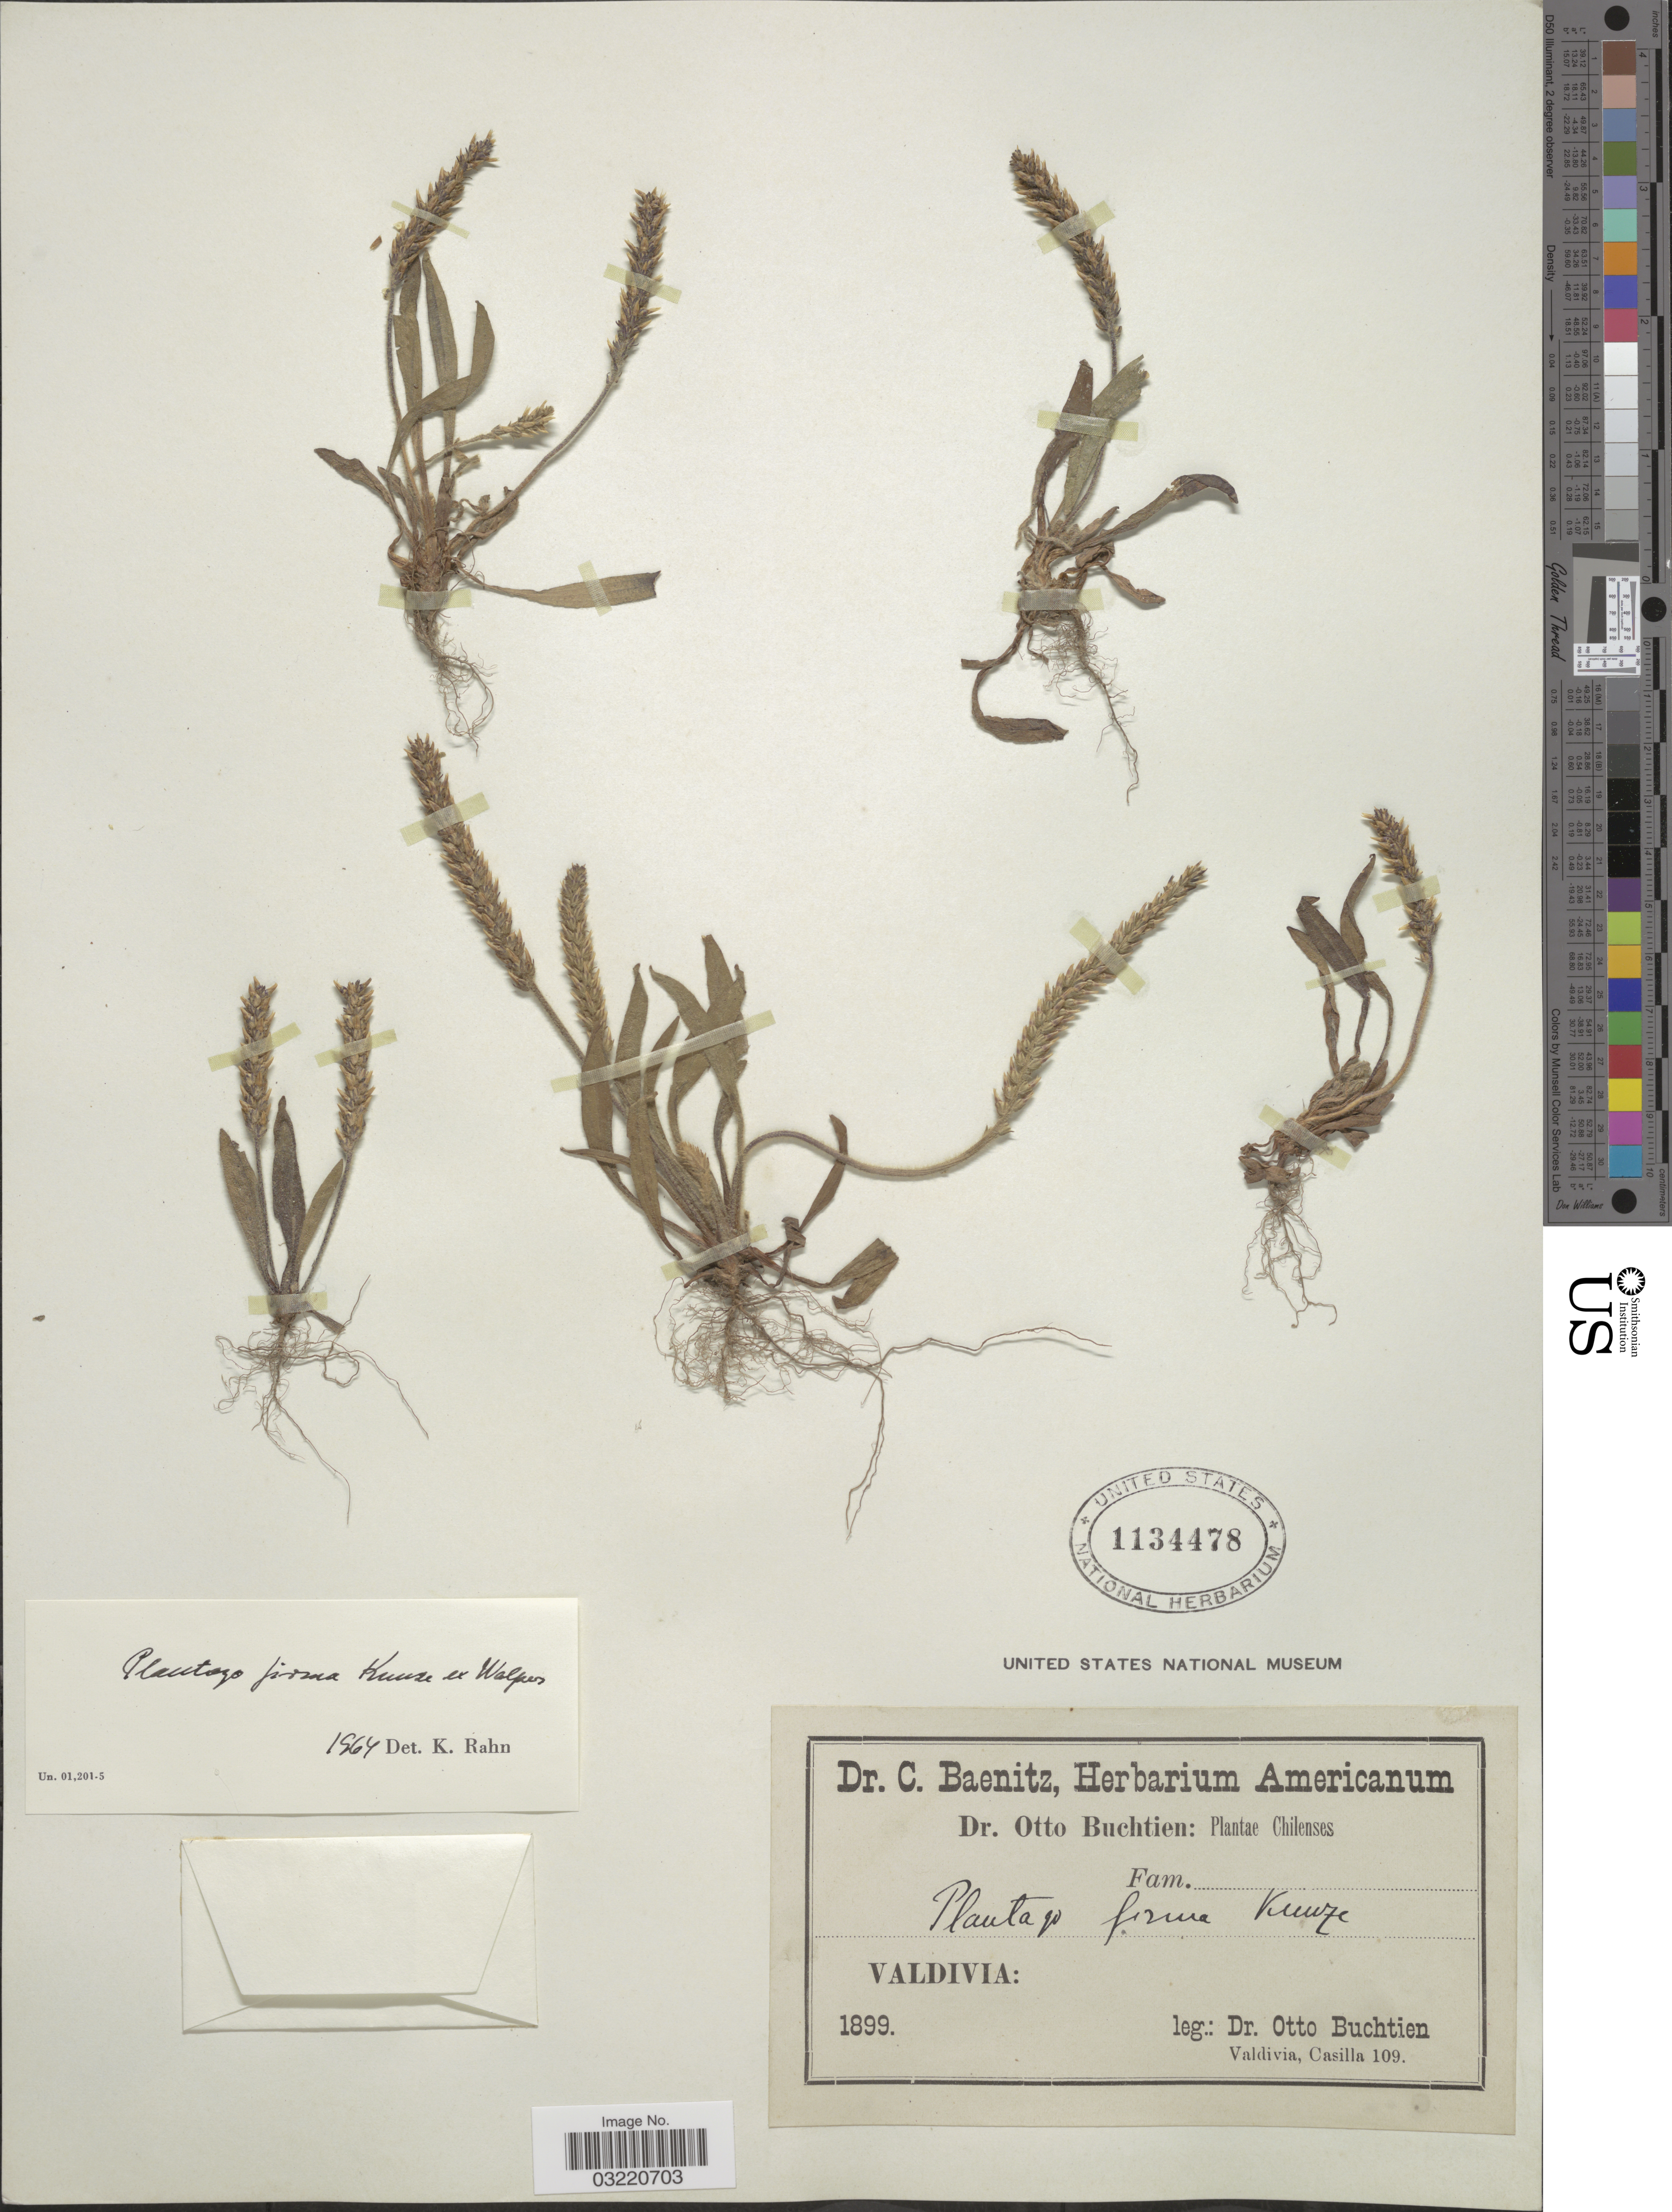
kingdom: Plantae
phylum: Tracheophyta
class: Magnoliopsida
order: Lamiales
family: Plantaginaceae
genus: Plantago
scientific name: Plantago firma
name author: Kunze ex Walp.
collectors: O. Buchtien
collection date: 1899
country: Chile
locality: Valdivia.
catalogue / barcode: US 1134478